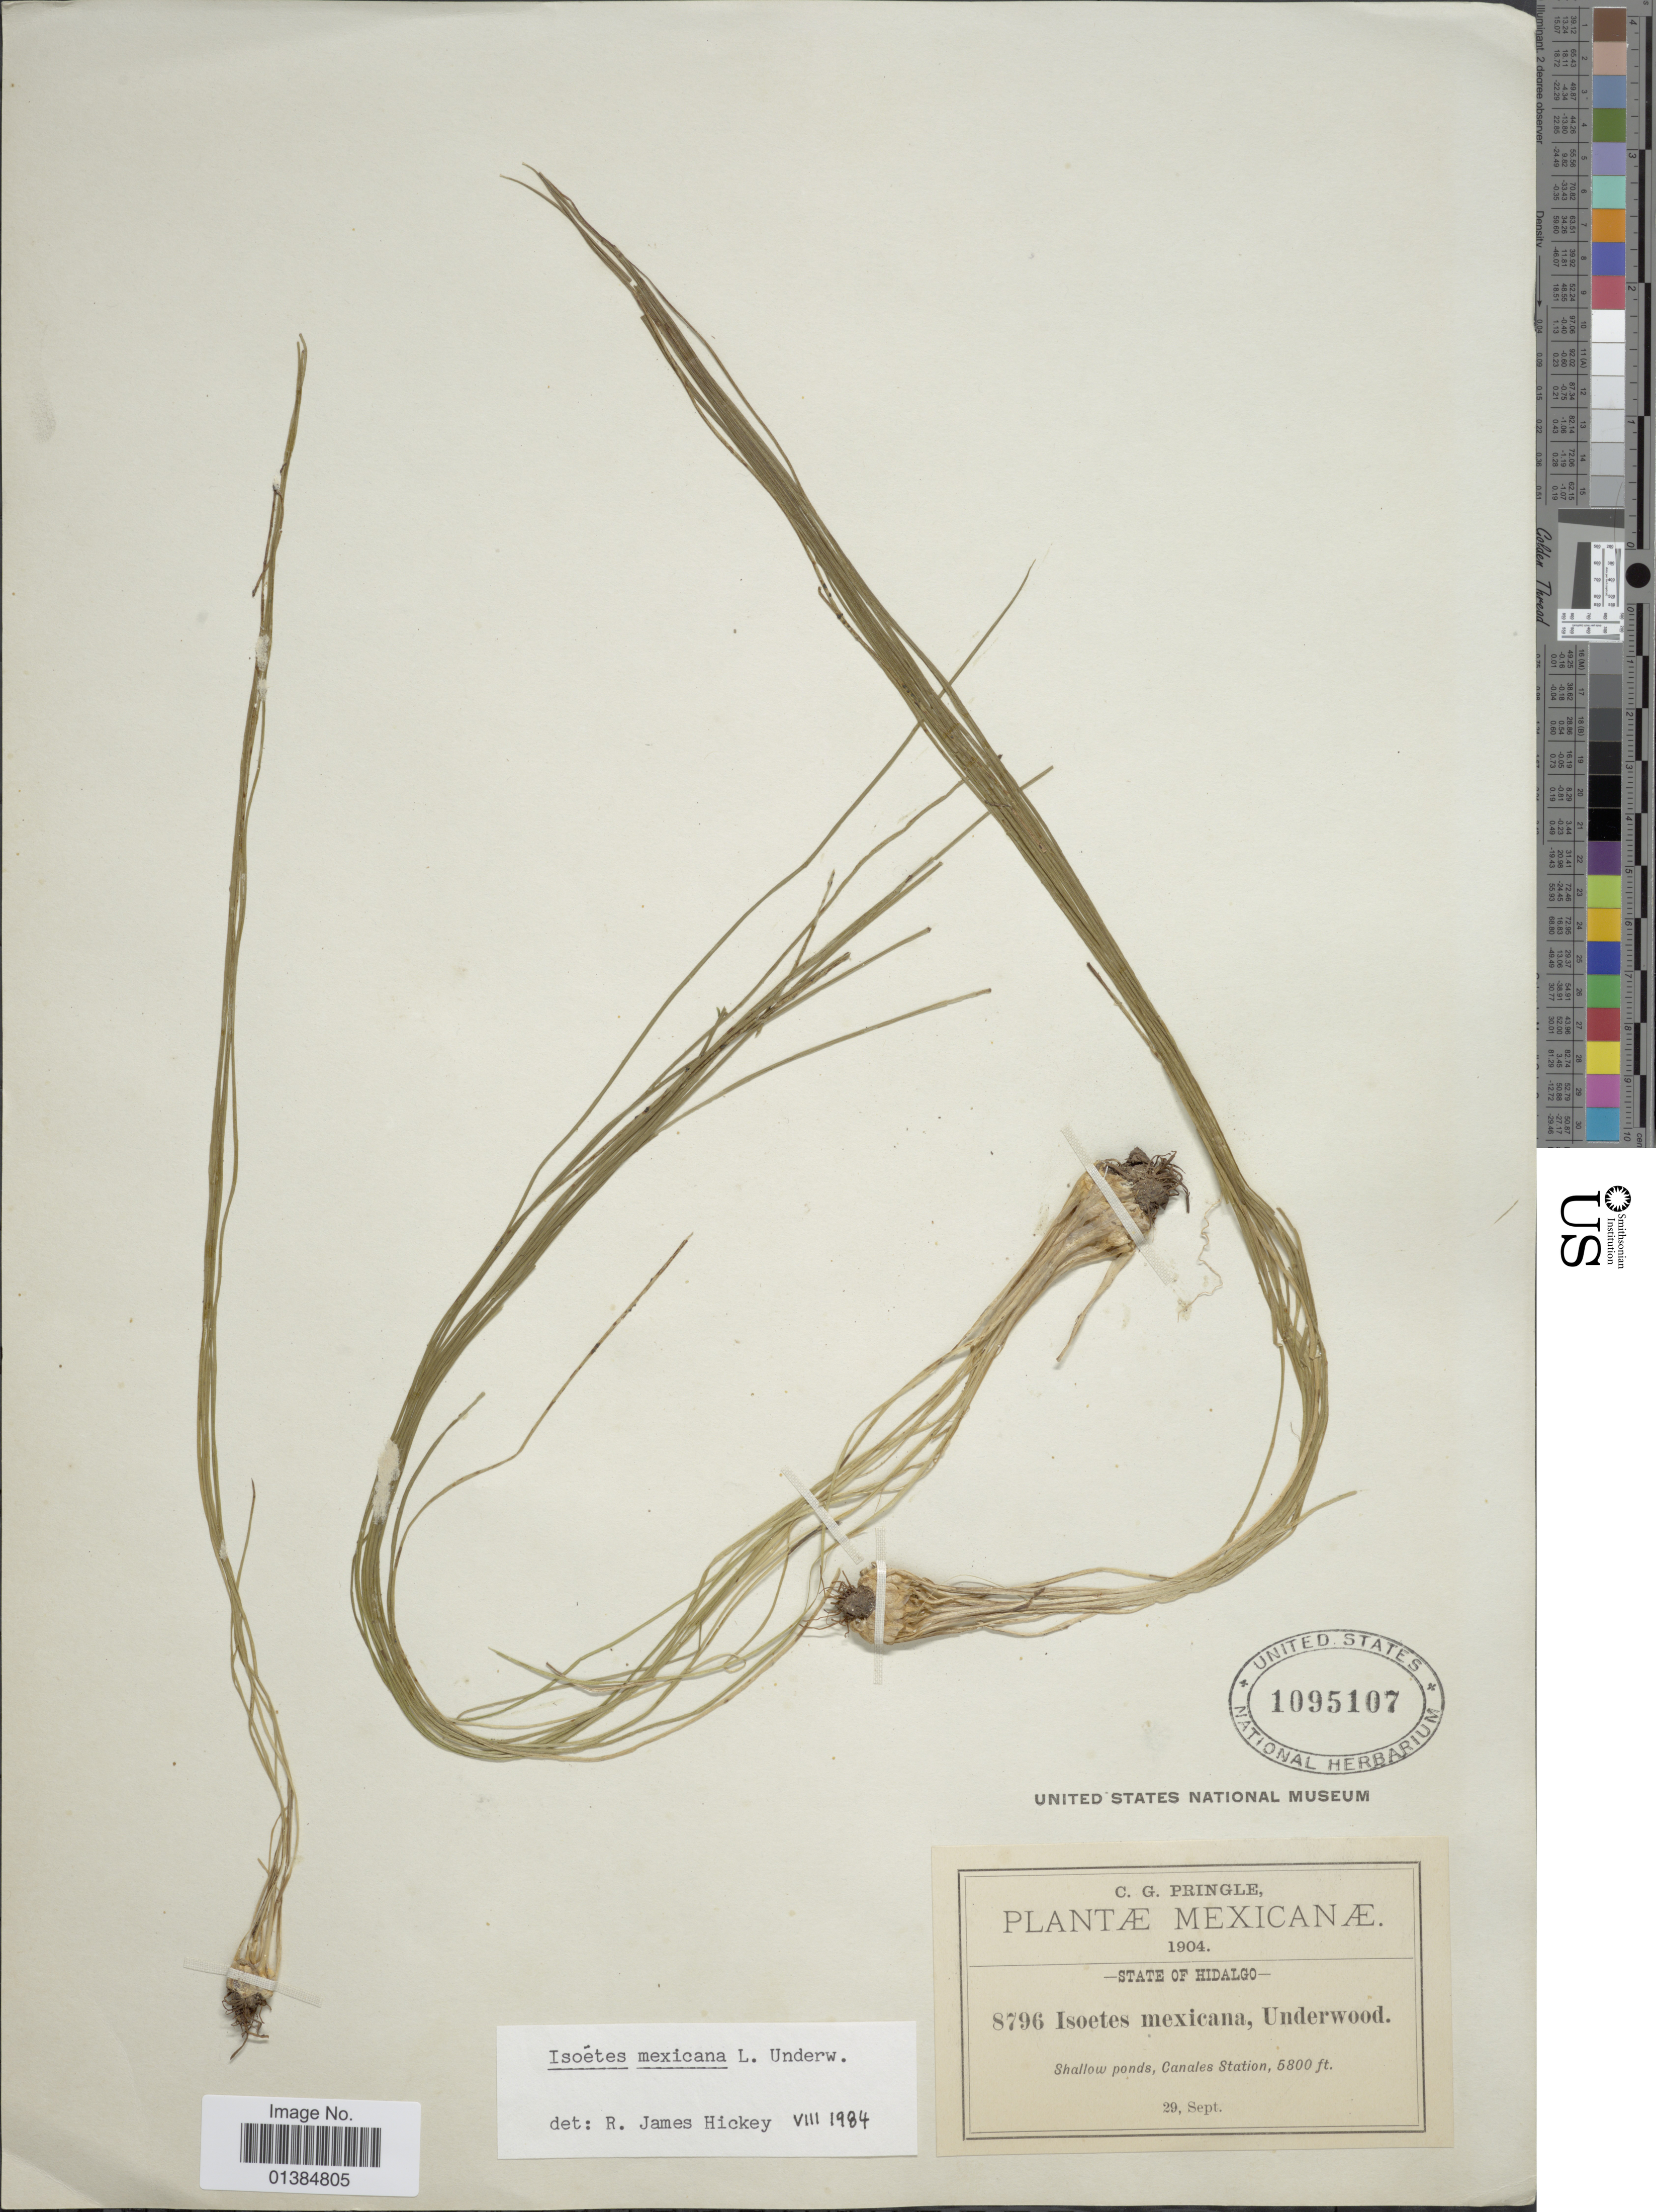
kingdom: Plantae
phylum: Tracheophyta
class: Lycopodiopsida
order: Isoetales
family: Isoetaceae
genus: Isoetes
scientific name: Isoetes mexicana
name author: Underw.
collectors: C. G. Pringle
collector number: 8796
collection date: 1904-09-29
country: Mexico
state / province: Hidalgo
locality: Shallow ponds, Canales Station.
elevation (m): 1768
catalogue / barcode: US 1095107